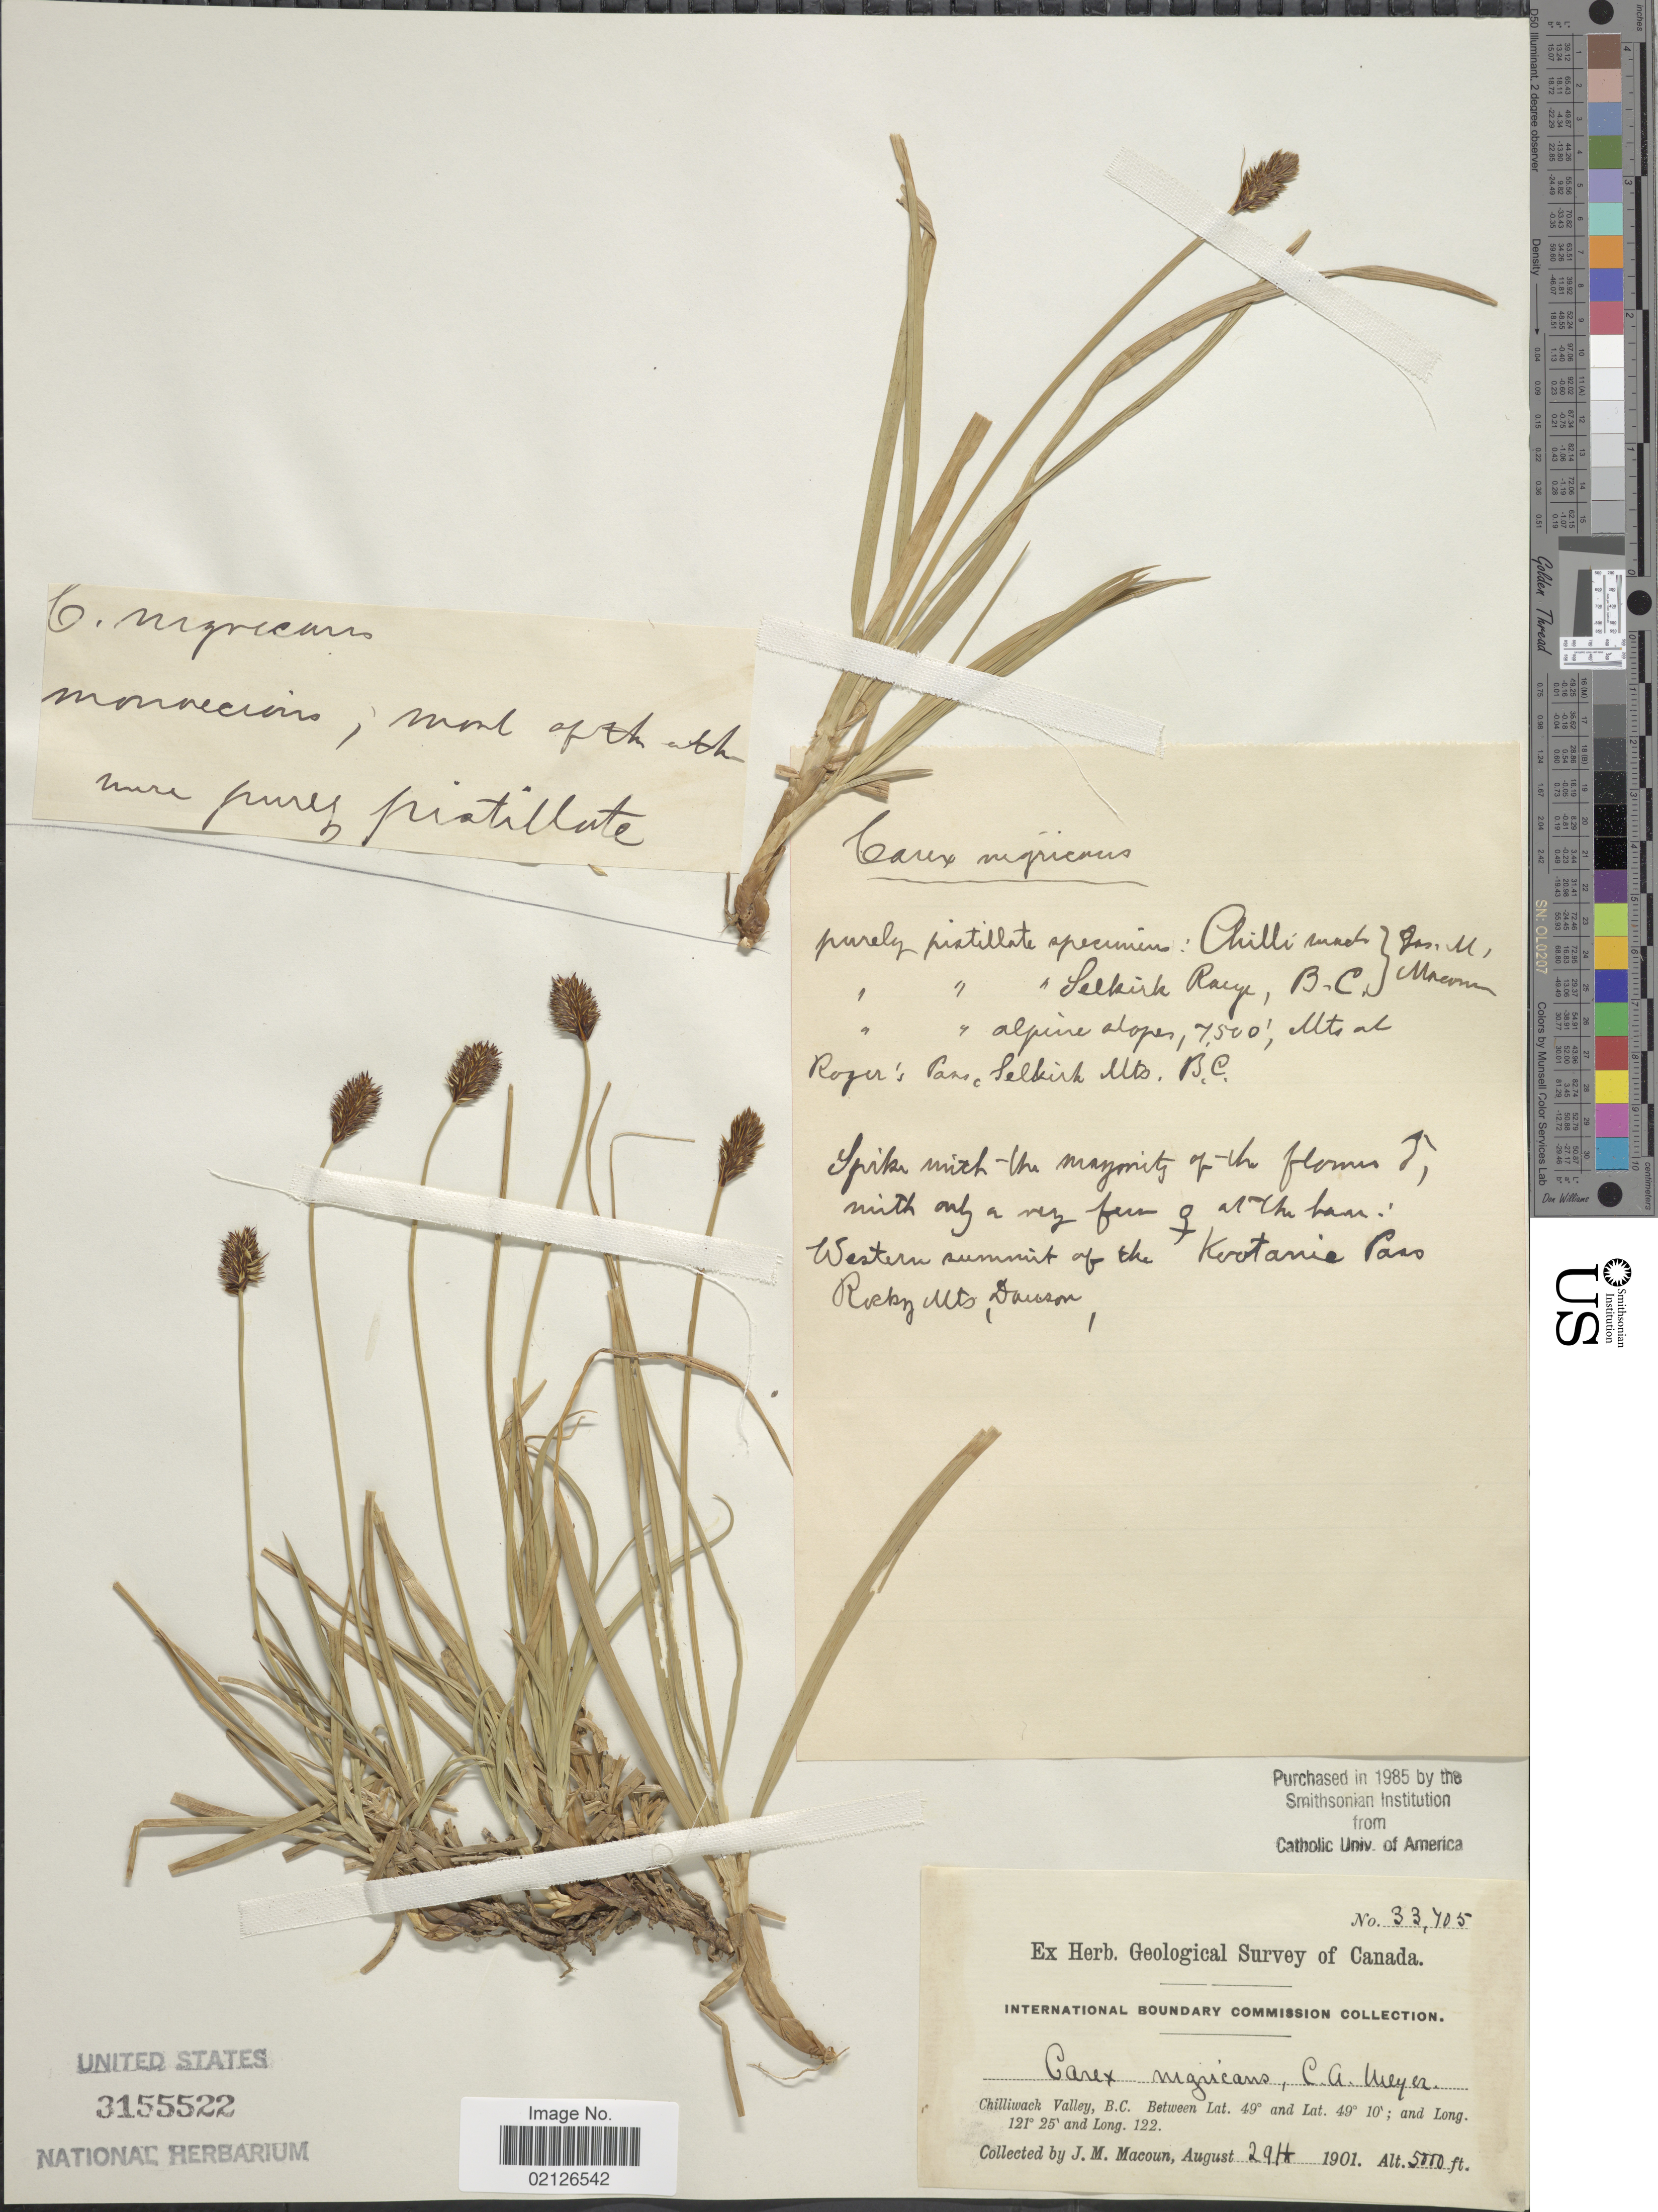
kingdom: Plantae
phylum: Tracheophyta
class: Liliopsida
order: Poales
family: Cyperaceae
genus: Carex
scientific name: Carex nigricans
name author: C.A. Mey.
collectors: J. M. Macoun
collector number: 33705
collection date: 1901-08-29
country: Canada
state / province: British Columbia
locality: Chilliwack Valley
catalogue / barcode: US 3155522